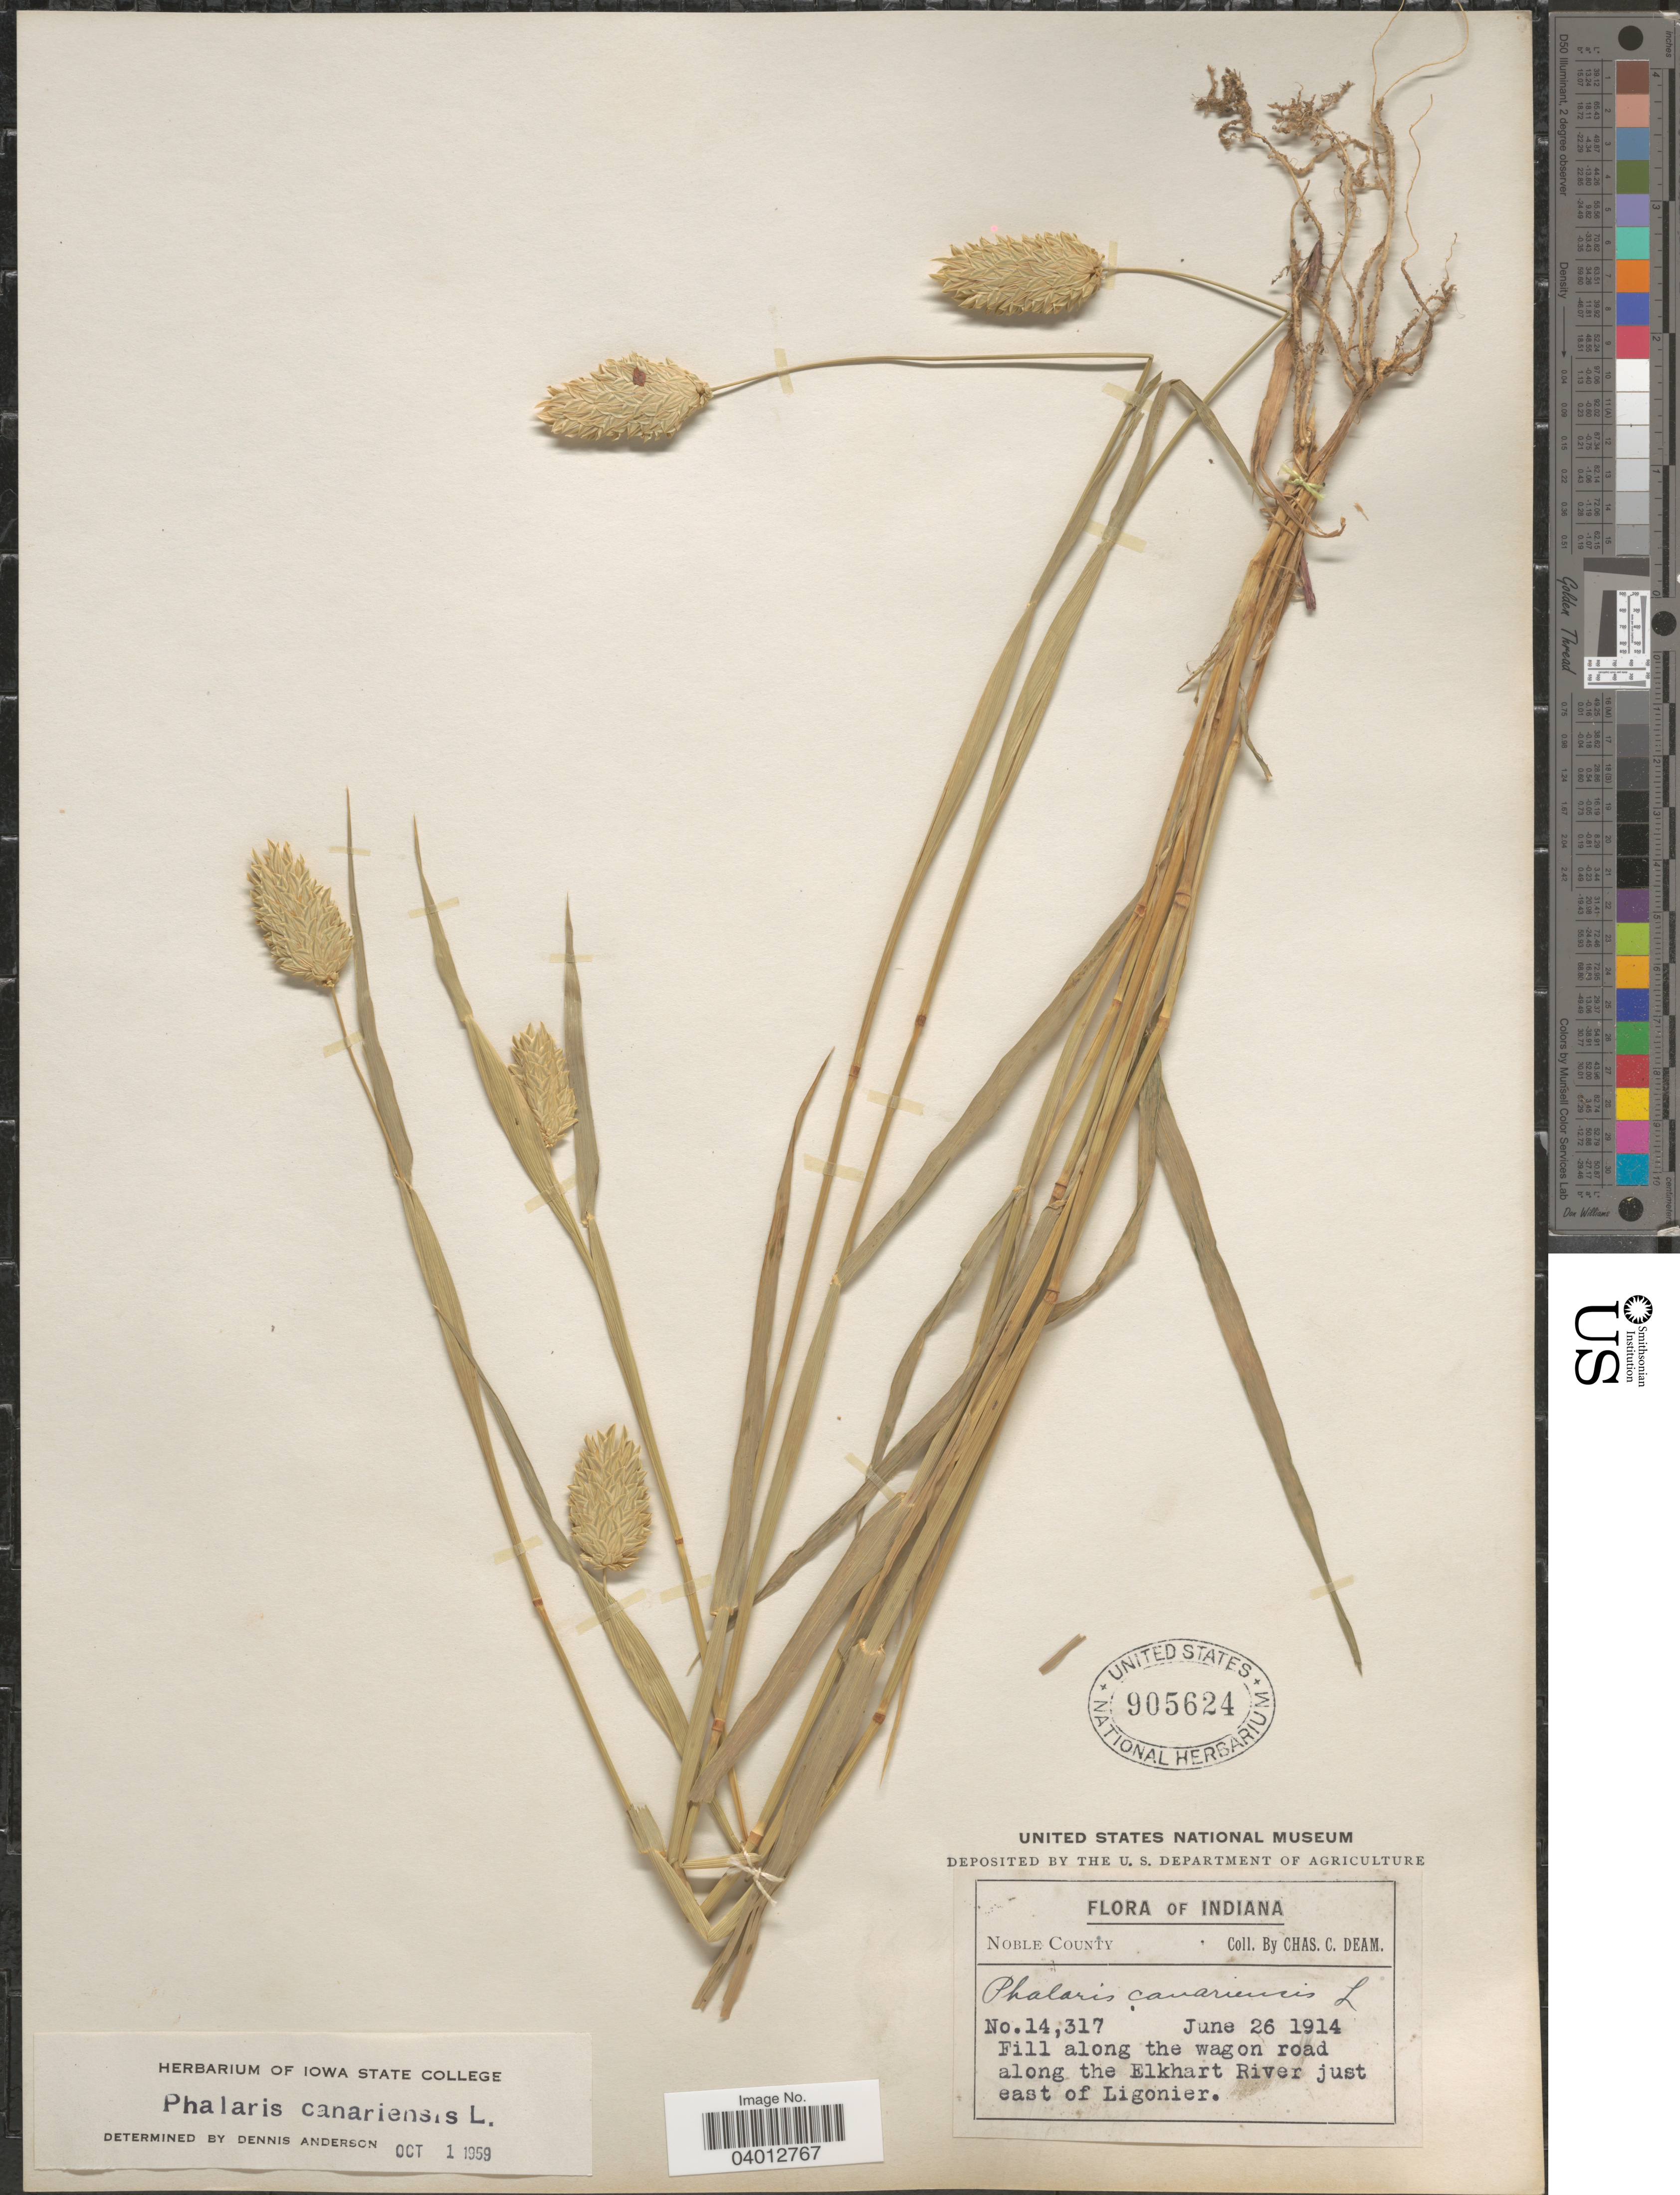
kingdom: Plantae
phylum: Tracheophyta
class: Liliopsida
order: Poales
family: Poaceae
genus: Phalaris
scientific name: Phalaris canariensis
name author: L.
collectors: C. C. Deam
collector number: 14317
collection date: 1914-06-26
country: United States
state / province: Indiana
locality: Noble County. Fill along the wagon road along the Elkhart River just east of Ligonier.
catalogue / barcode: US 905624